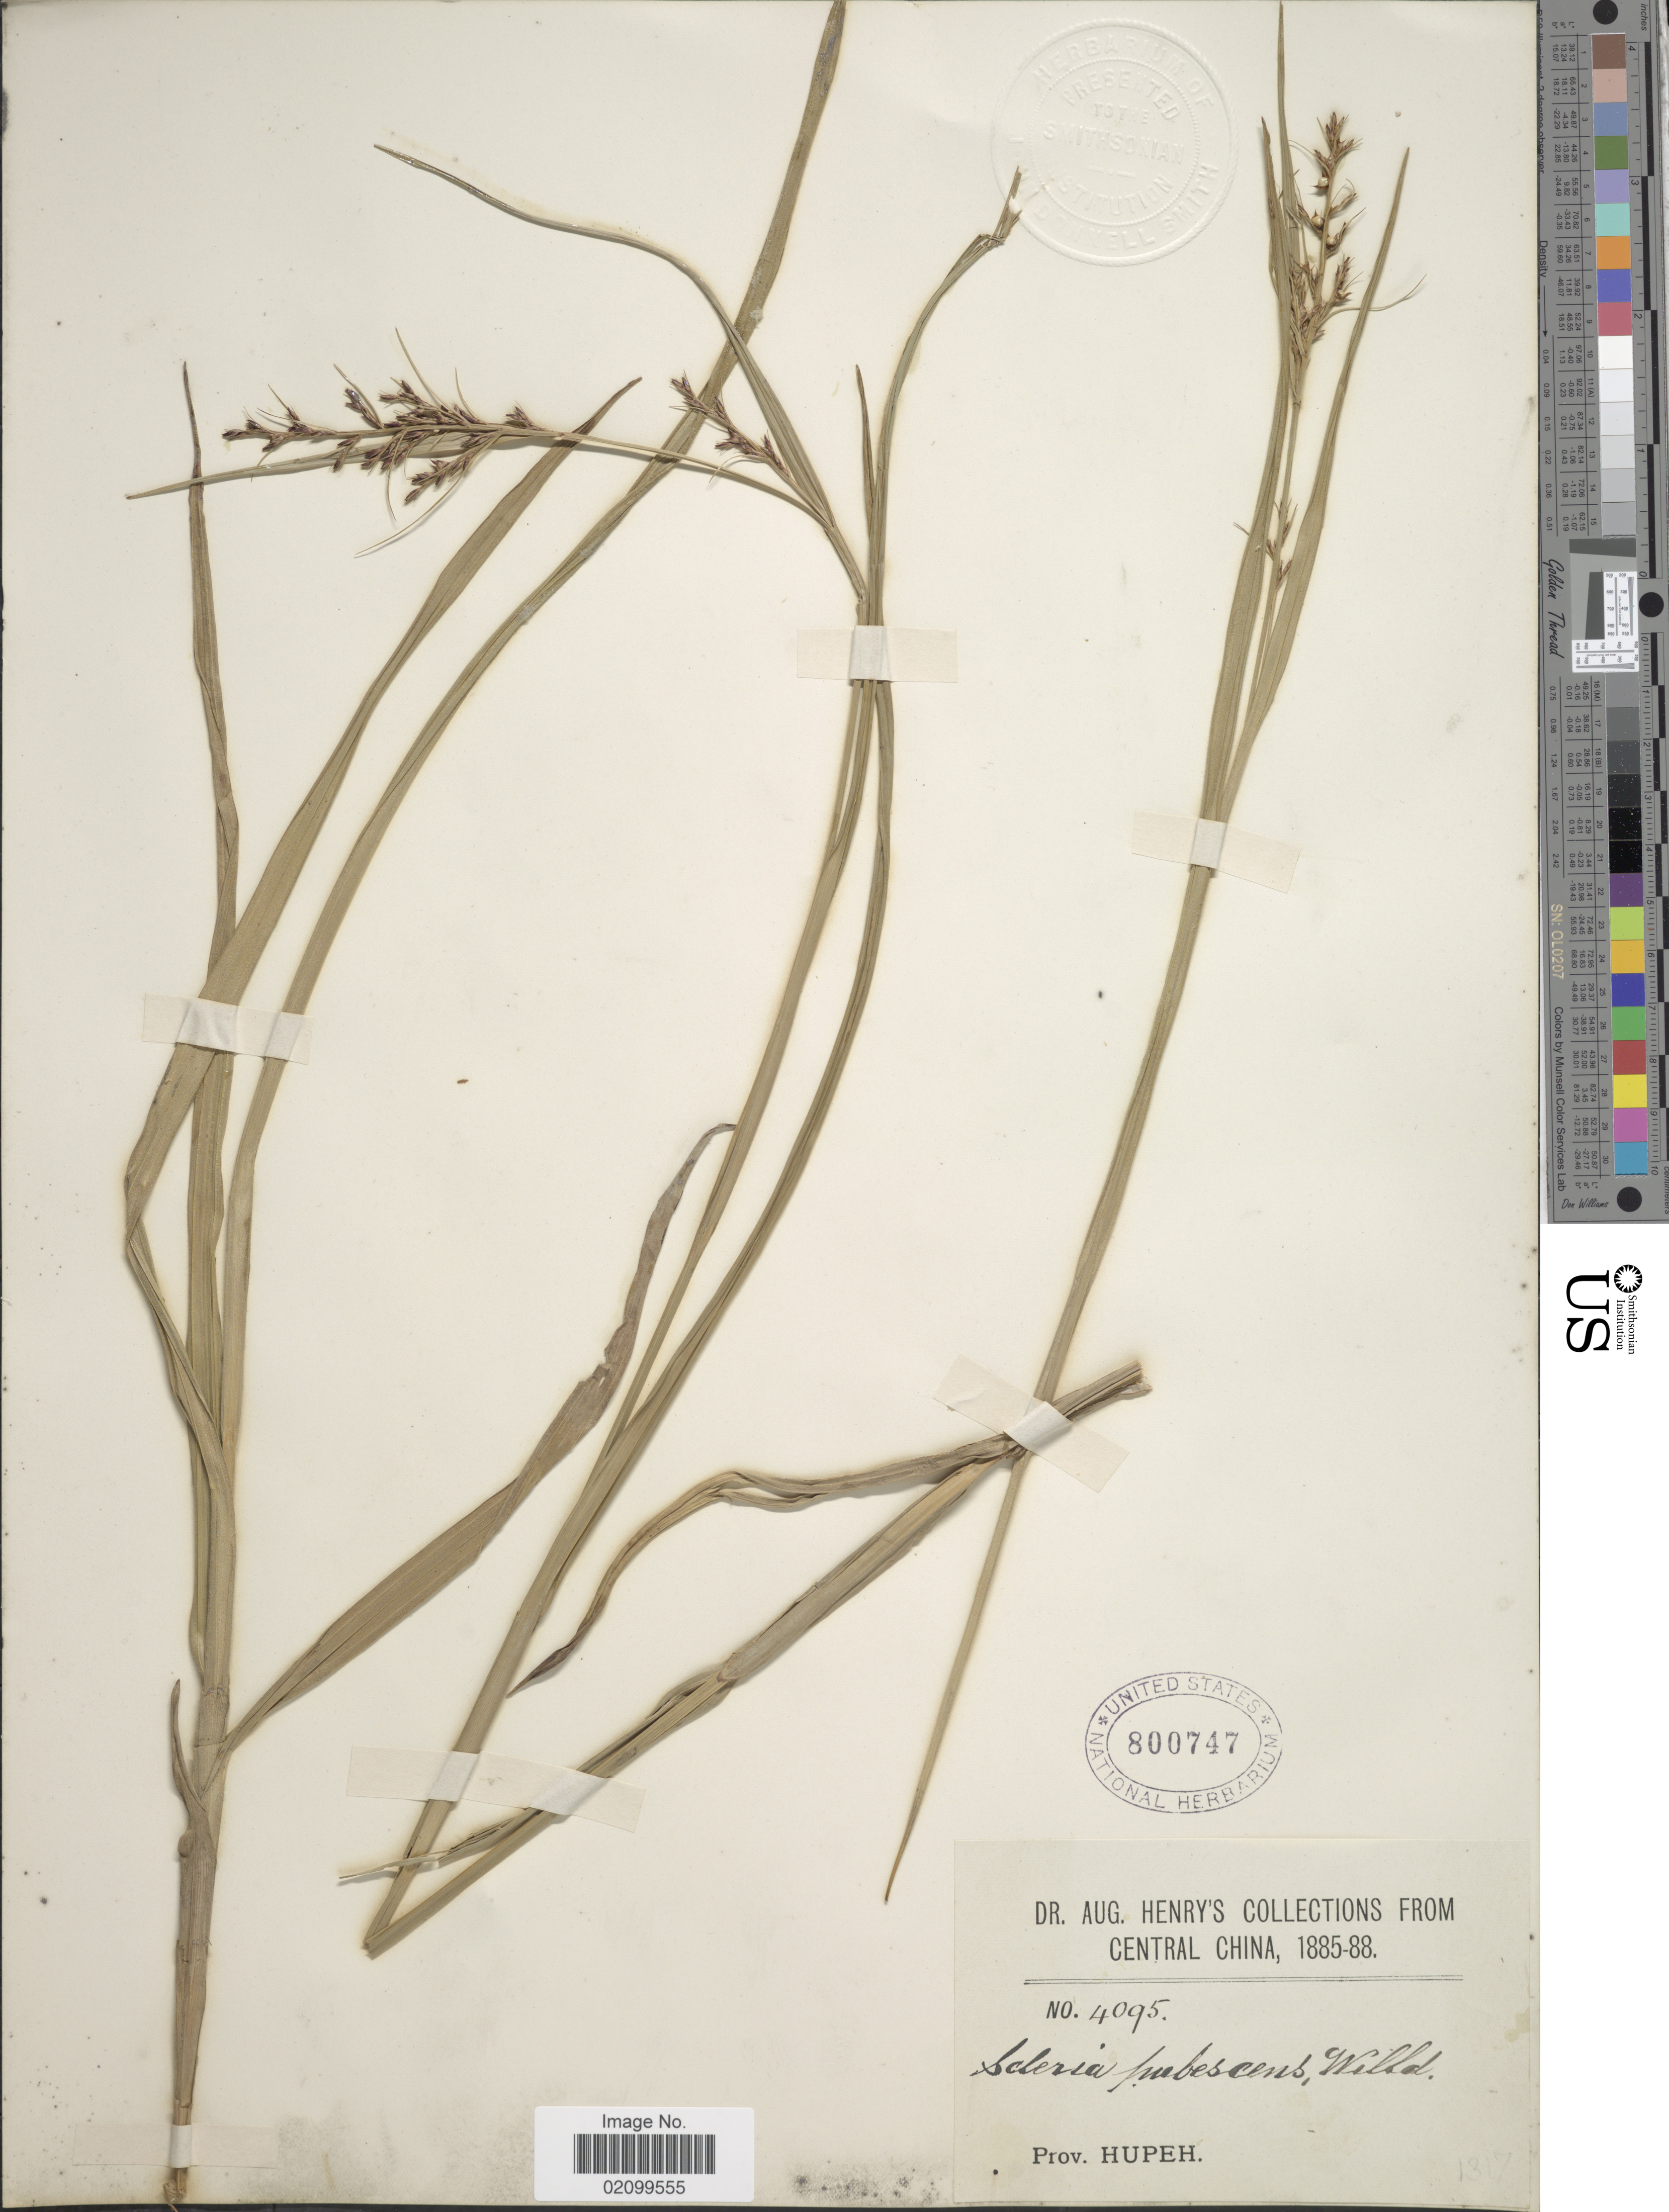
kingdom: Plantae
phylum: Tracheophyta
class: Liliopsida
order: Poales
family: Cyperaceae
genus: Scleria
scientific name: Scleria levis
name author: Retz.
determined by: Strong, Mark T., (BOT), Smithsonian Institution - National Museum of Natural History (UNITED STATES)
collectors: A. Henry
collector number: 4095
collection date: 1885/1888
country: China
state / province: Hubei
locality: Prov. Hupeh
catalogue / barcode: US 800747